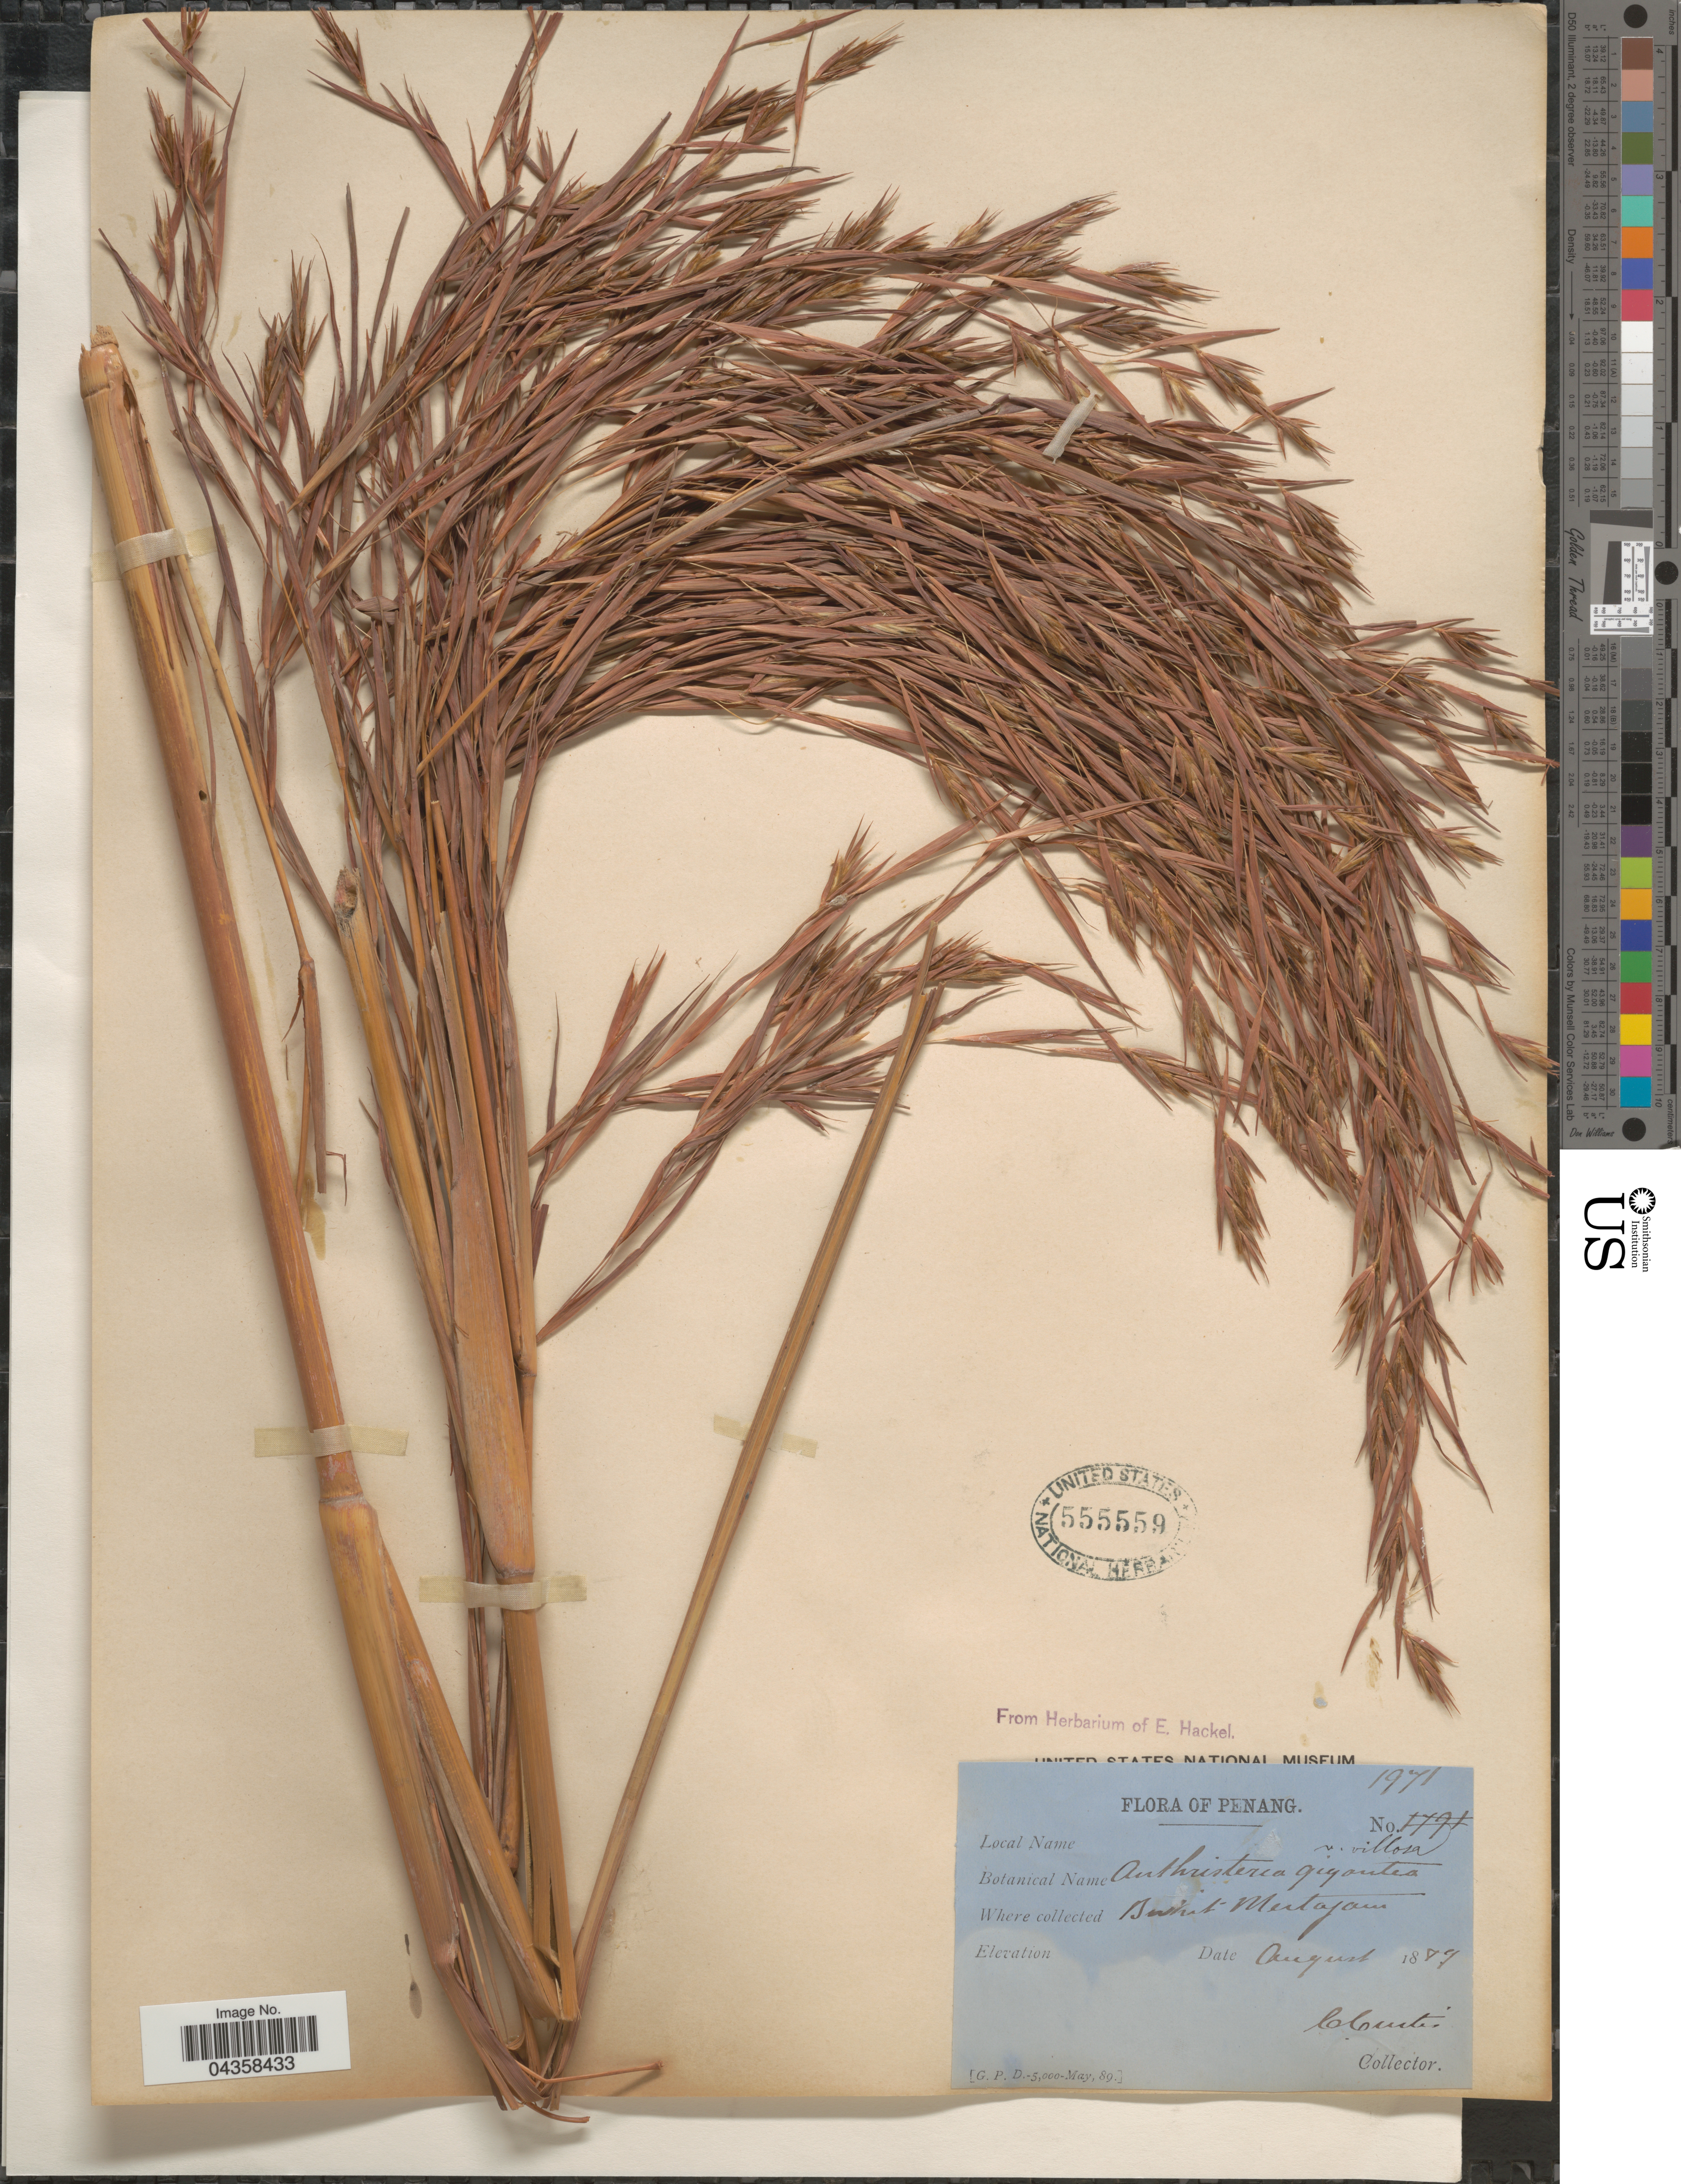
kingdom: Plantae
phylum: Tracheophyta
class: Liliopsida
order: Poales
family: Poaceae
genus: Themeda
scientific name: Themeda villosa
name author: (Lam.) A. Camus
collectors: C. Curtis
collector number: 1971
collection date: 1887-08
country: Malaysia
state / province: Pinang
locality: Penang. Bukit Mertajam.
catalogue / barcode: US 555559